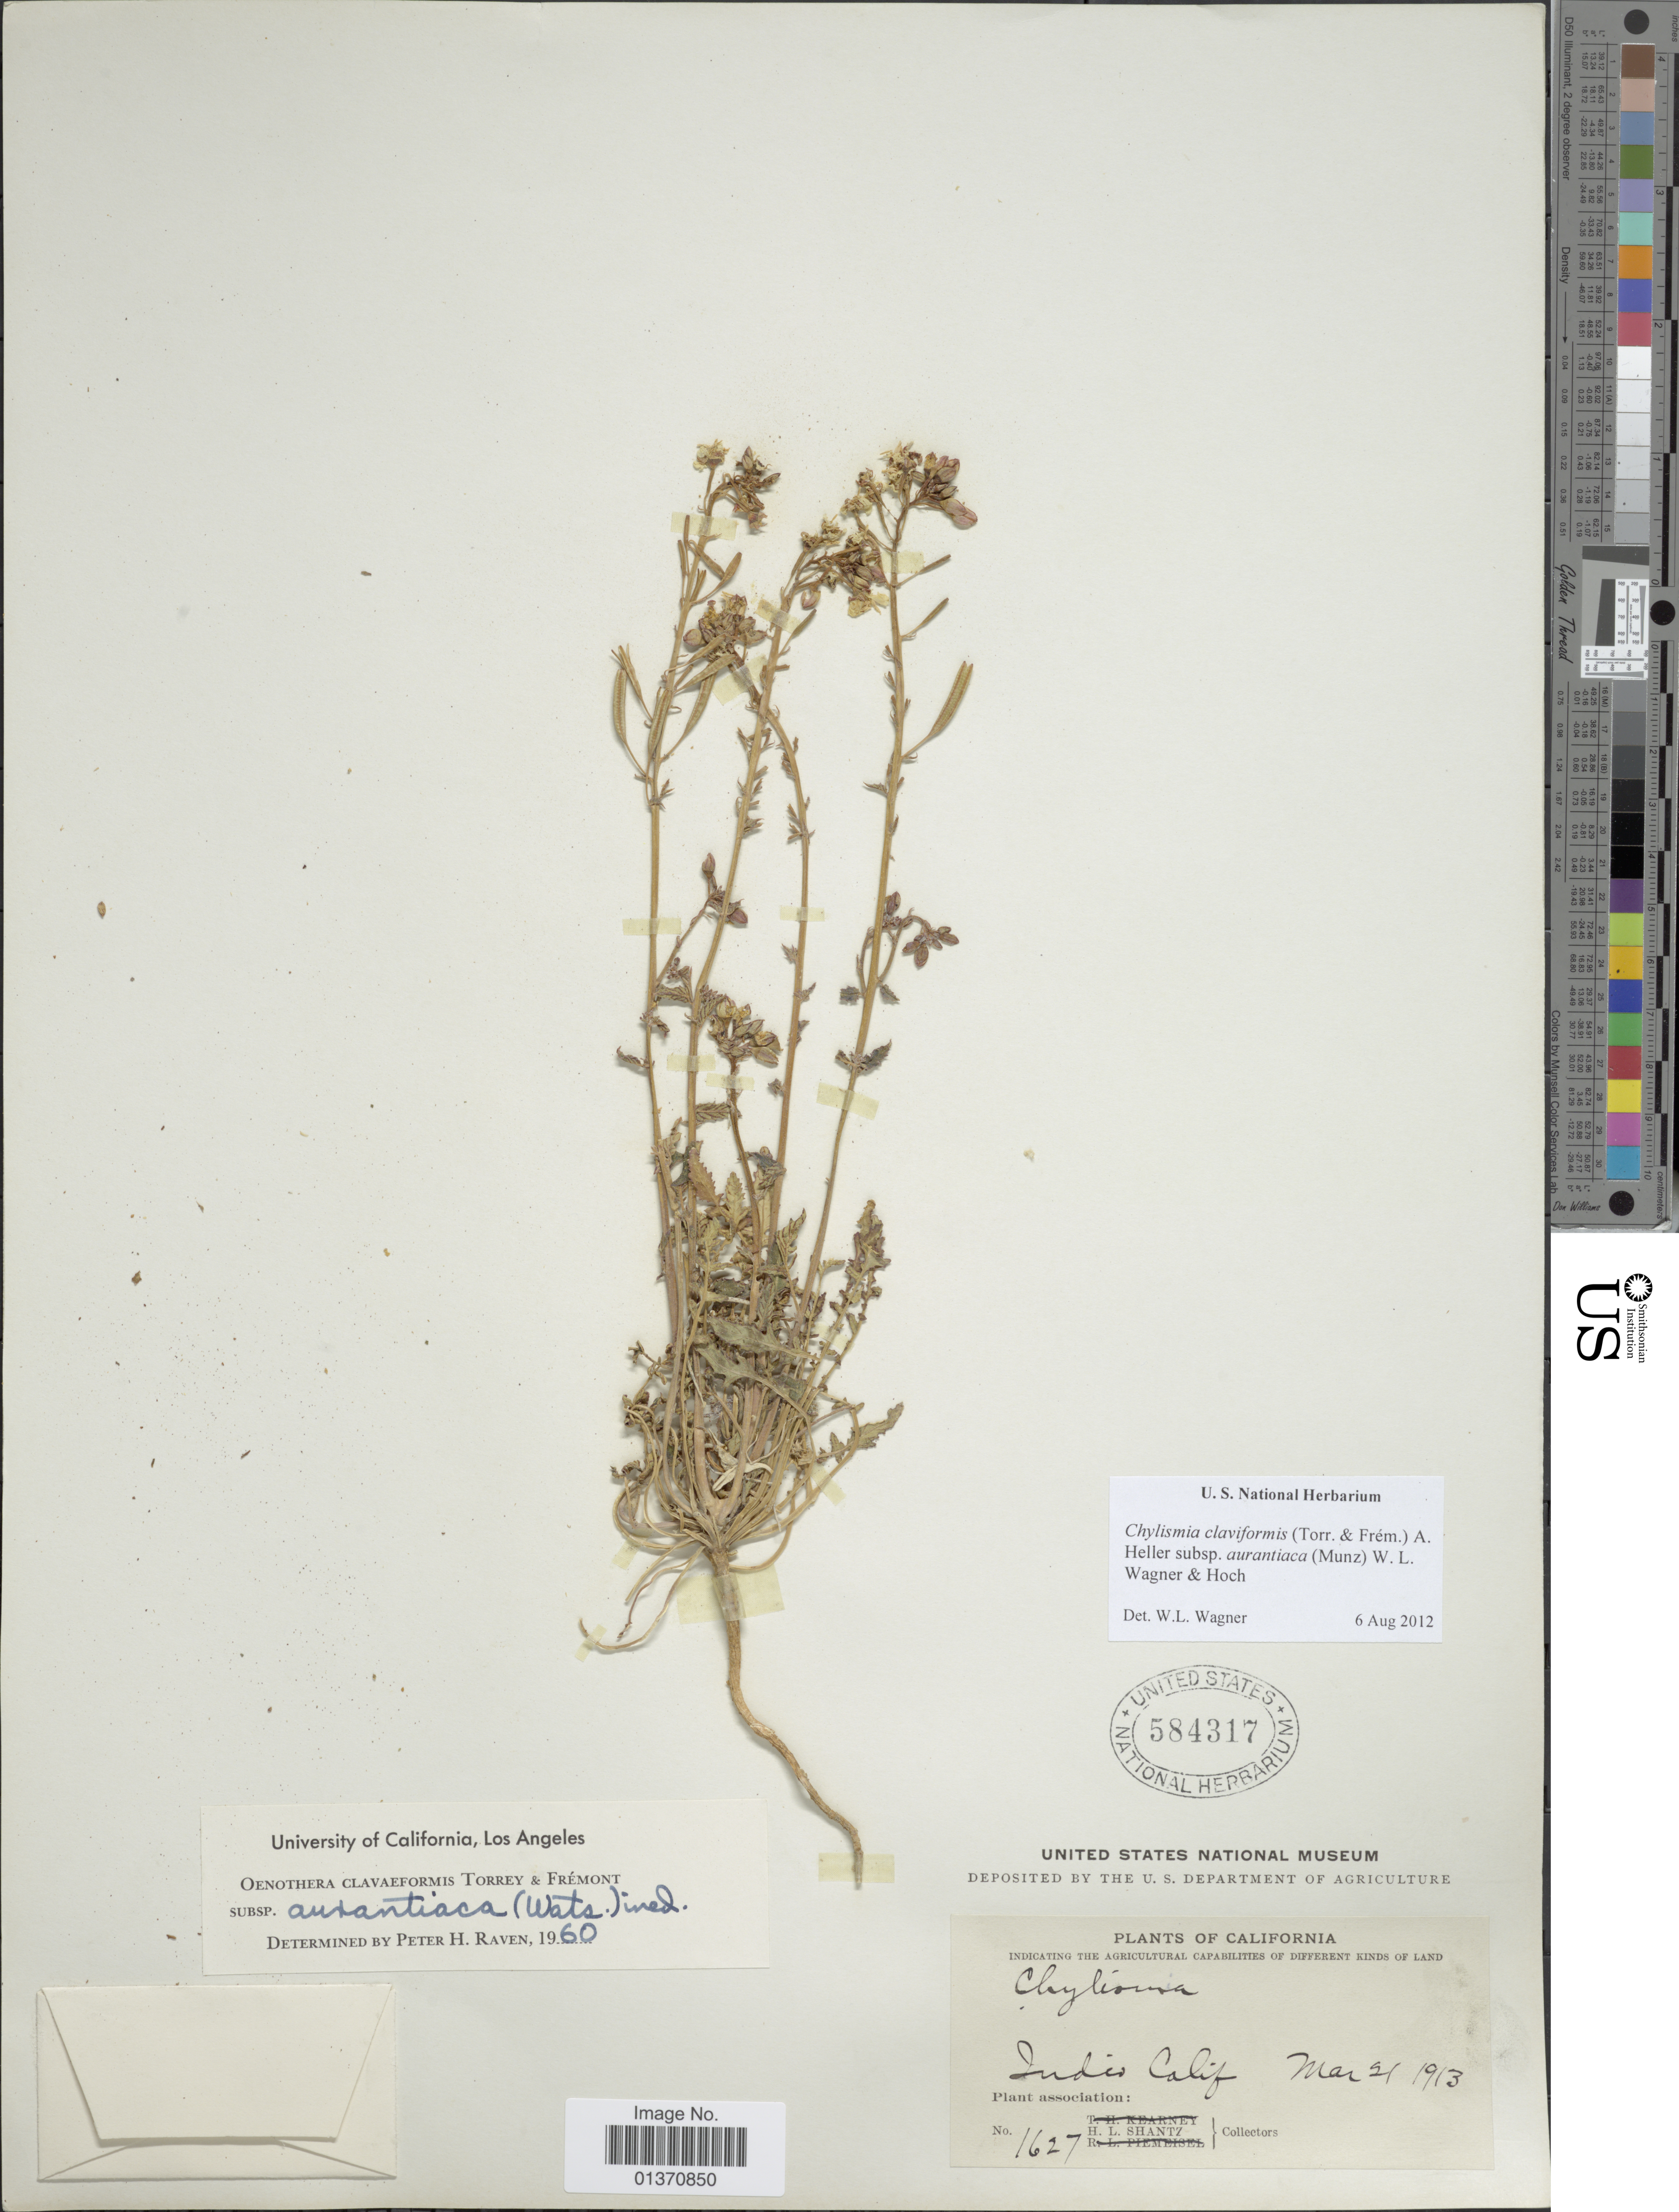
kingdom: Plantae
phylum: Tracheophyta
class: Magnoliopsida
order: Myrtales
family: Onagraceae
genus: Chylismia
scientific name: Chylismia claviformis subsp. aurantiaca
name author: (Munz) W.L. Wagner & Hoch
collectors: H. Shantz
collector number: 1627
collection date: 1913-03-21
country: United States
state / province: California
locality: Judio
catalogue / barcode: US 584317